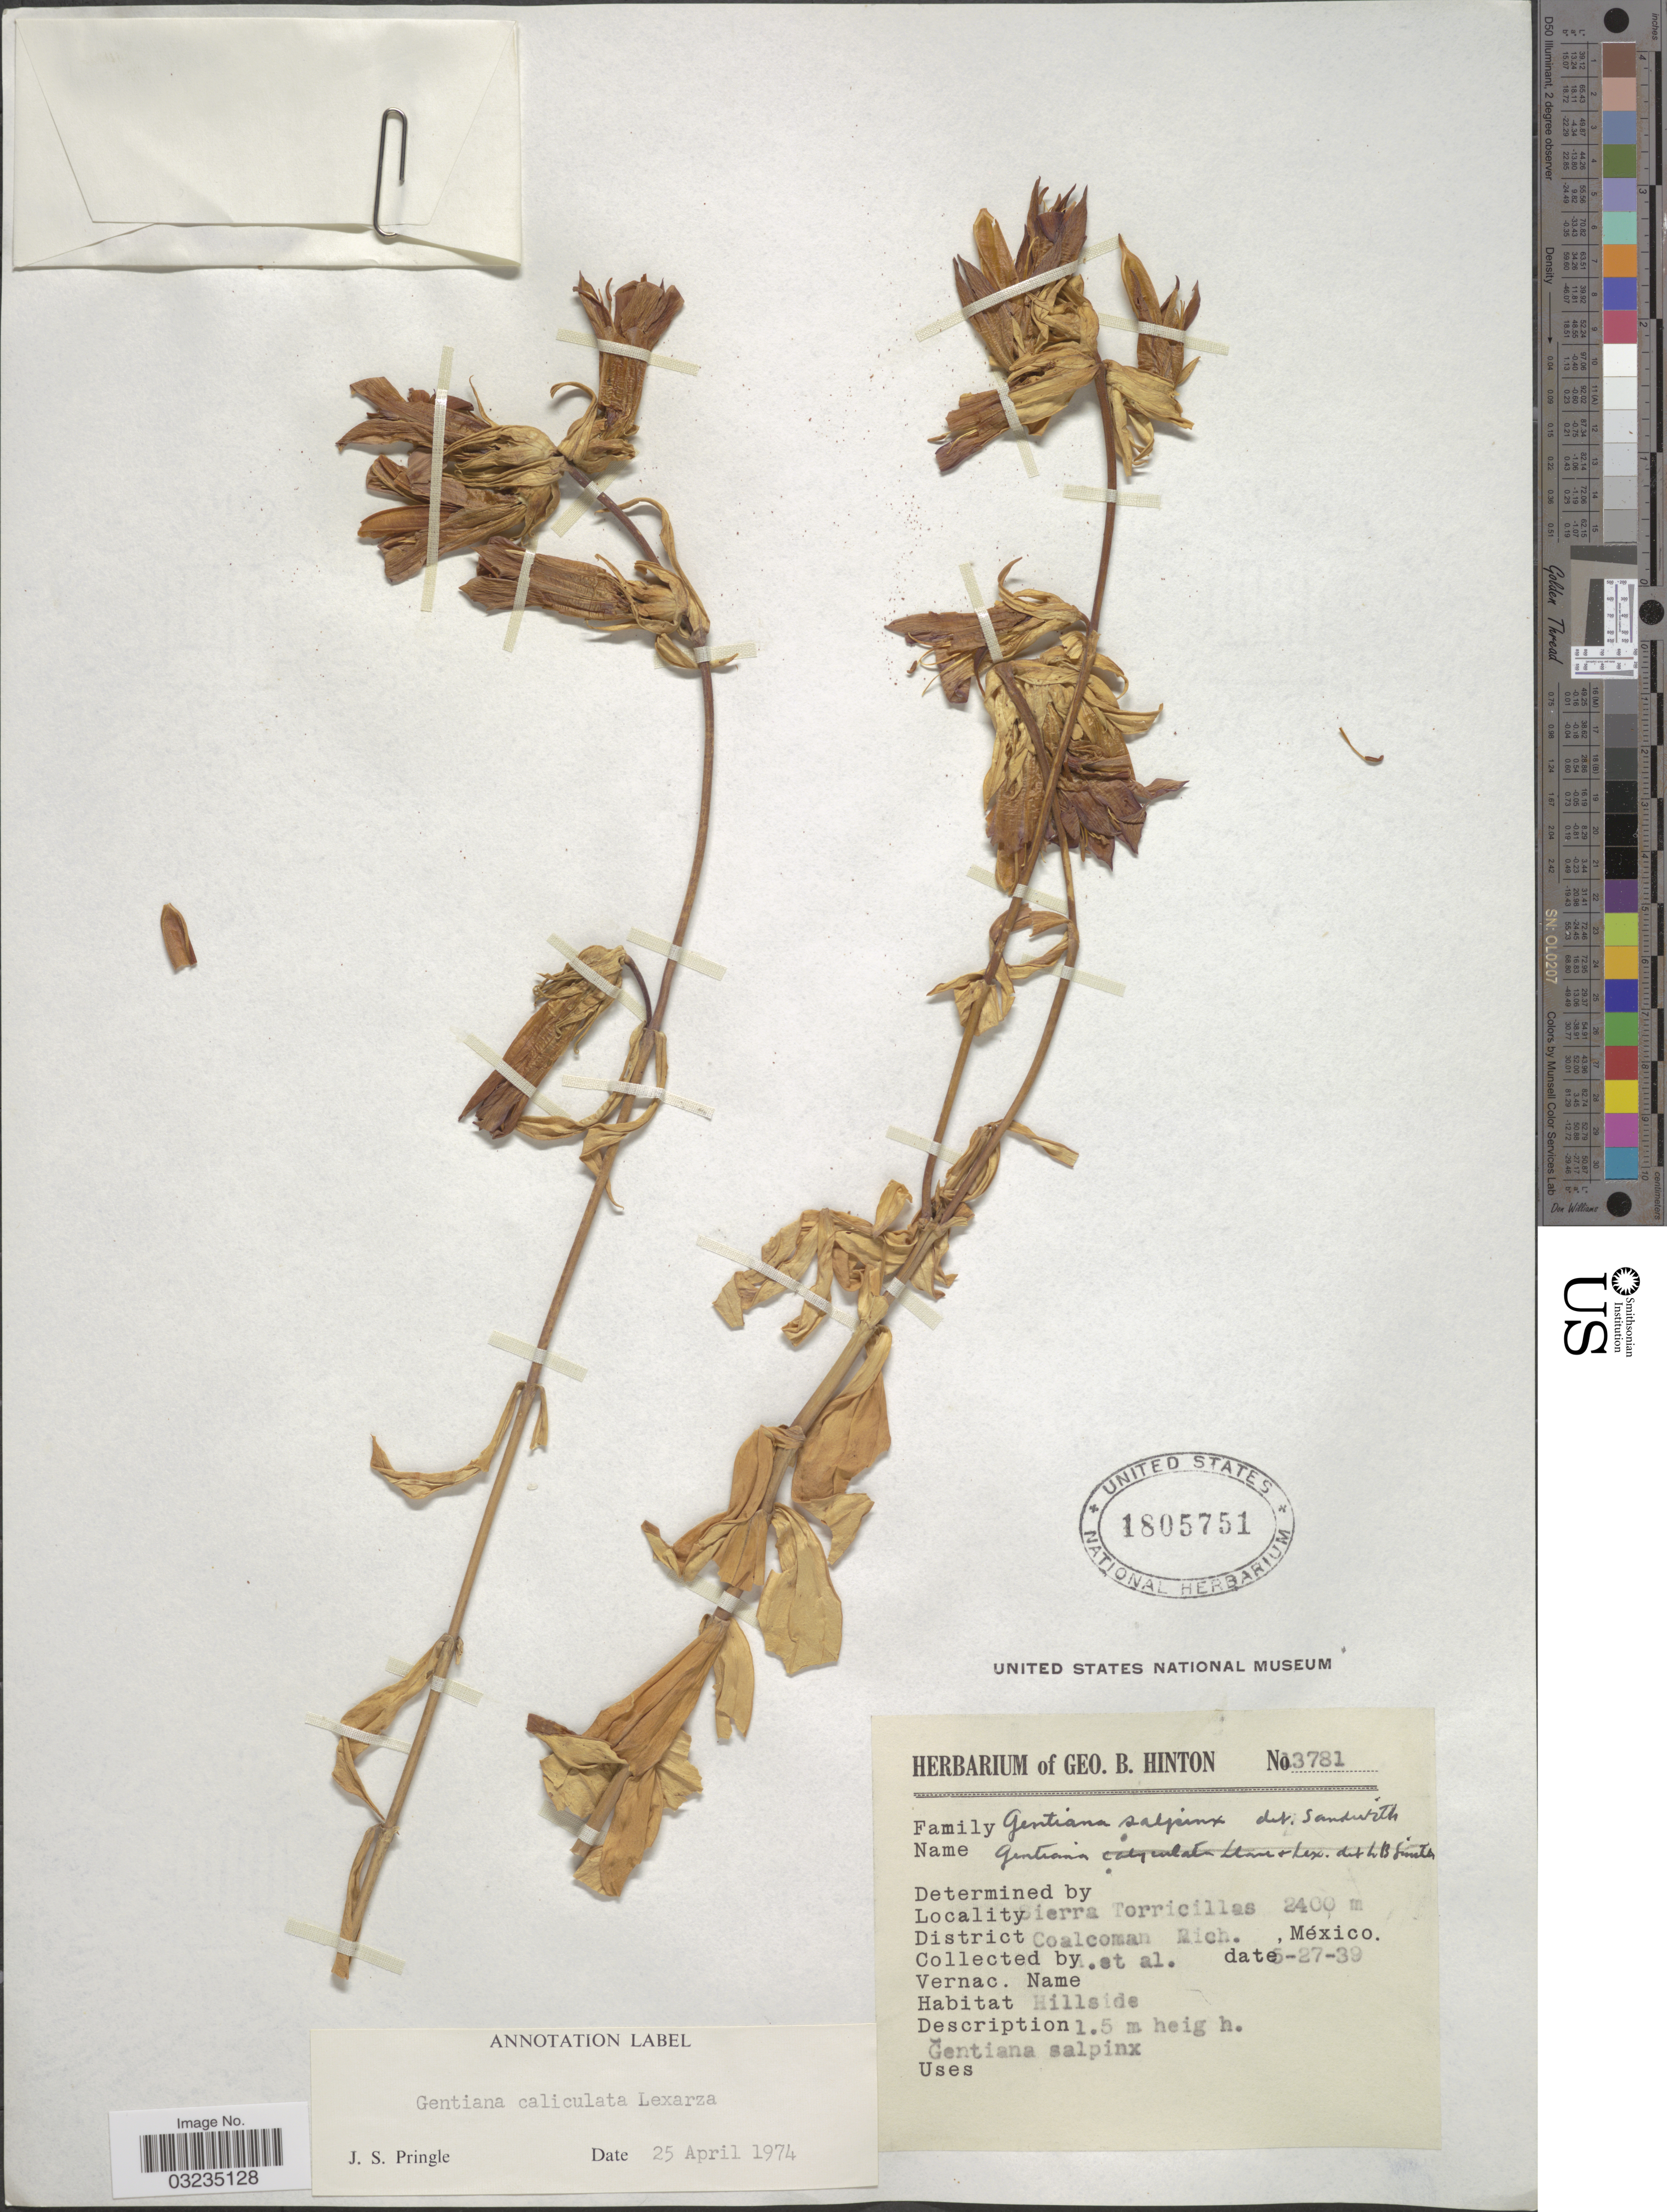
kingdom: Plantae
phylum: Tracheophyta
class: Magnoliopsida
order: Gentianales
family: Gentianaceae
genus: Gentiana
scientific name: Gentiana caliculata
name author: Lex.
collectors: G. B. Hinton & et al.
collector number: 3781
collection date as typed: Transcribed d/m/y: 27/5/39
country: Mexico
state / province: Michoacán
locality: Sierra Torricillas. District Coalcoman Mich.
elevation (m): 2400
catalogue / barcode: US 1805751